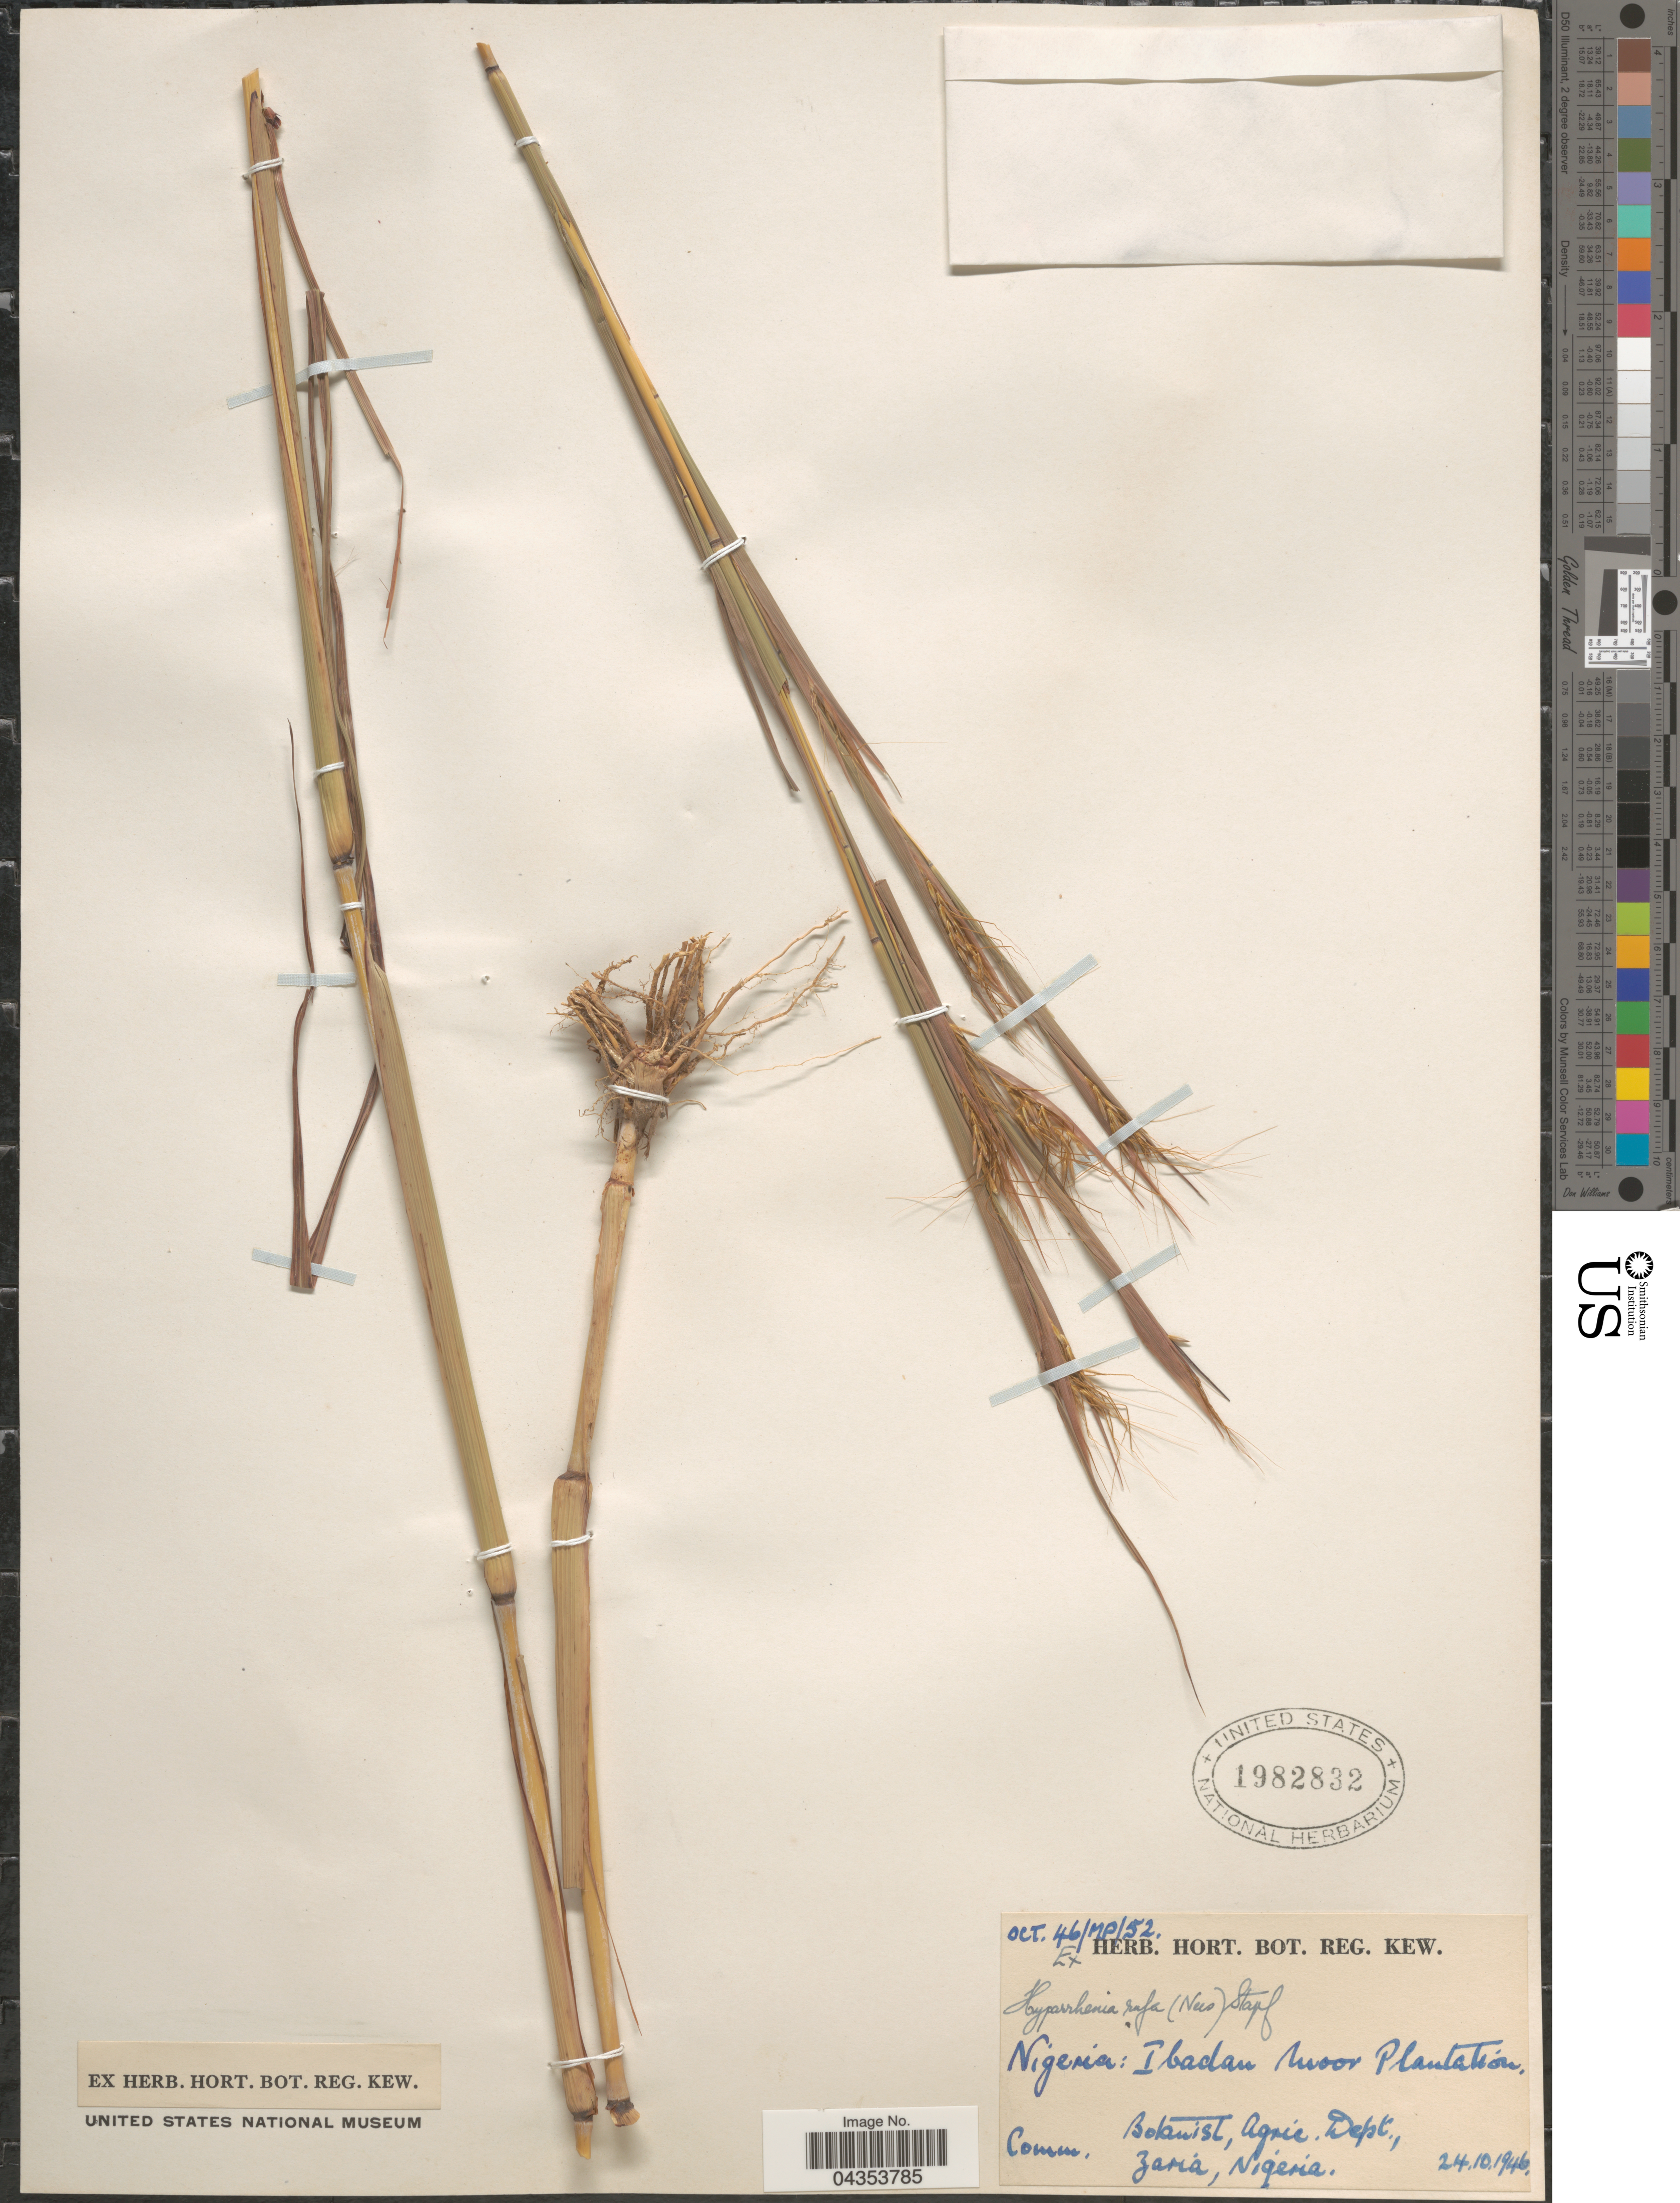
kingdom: Plantae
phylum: Tracheophyta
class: Liliopsida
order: Poales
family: Poaceae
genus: Hyparrhenia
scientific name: Hyparrhenia rufa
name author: (Nees) Stapf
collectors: Ex herb. Hort. Bot. Reg. Kew.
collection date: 1946-10-24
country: Nigeria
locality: Ibadan Moor Plantation.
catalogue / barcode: US 1982832